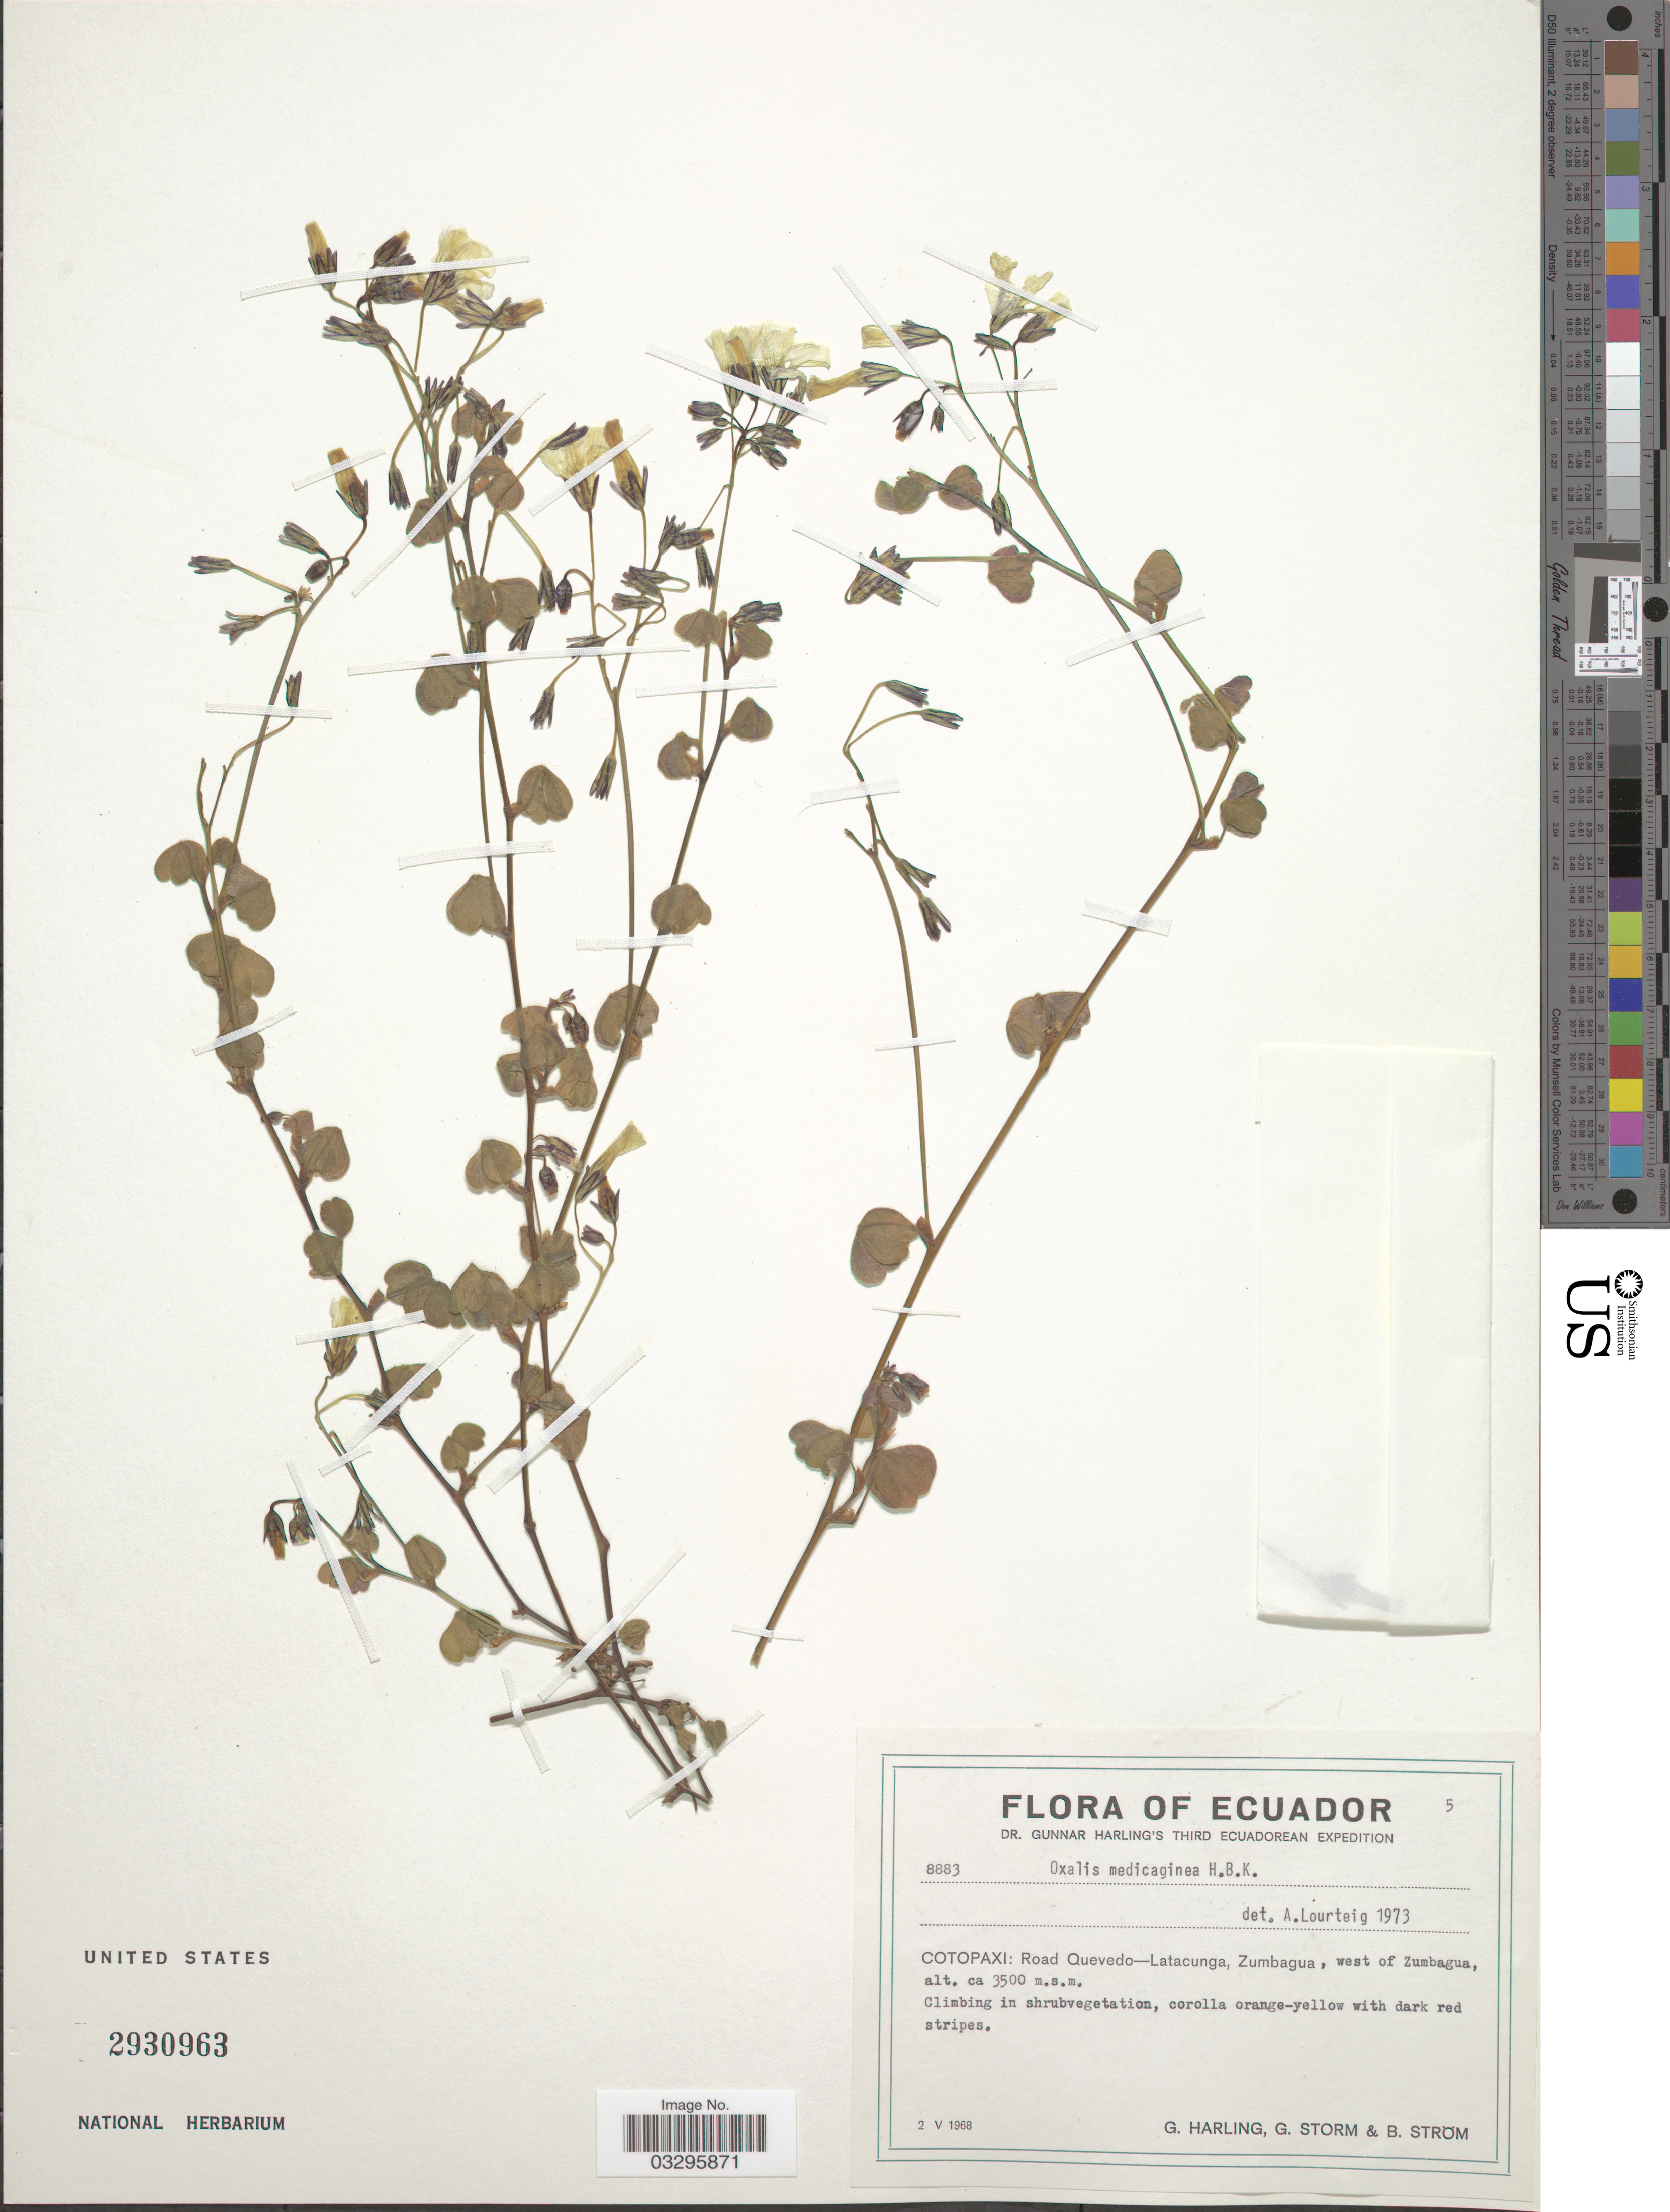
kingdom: Plantae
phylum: Tracheophyta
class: Magnoliopsida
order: Oxalidales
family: Oxalidaceae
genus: Oxalis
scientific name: Oxalis medicaginea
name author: Kunth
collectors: G. Harling, G. Storm & B. Ström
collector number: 8883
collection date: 1968-05-02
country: Ecuador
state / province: Cotopaxi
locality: Road Quevedo-Latacunga, Zumbagua, west of Zumbagua.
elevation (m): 3500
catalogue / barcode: US 2930963